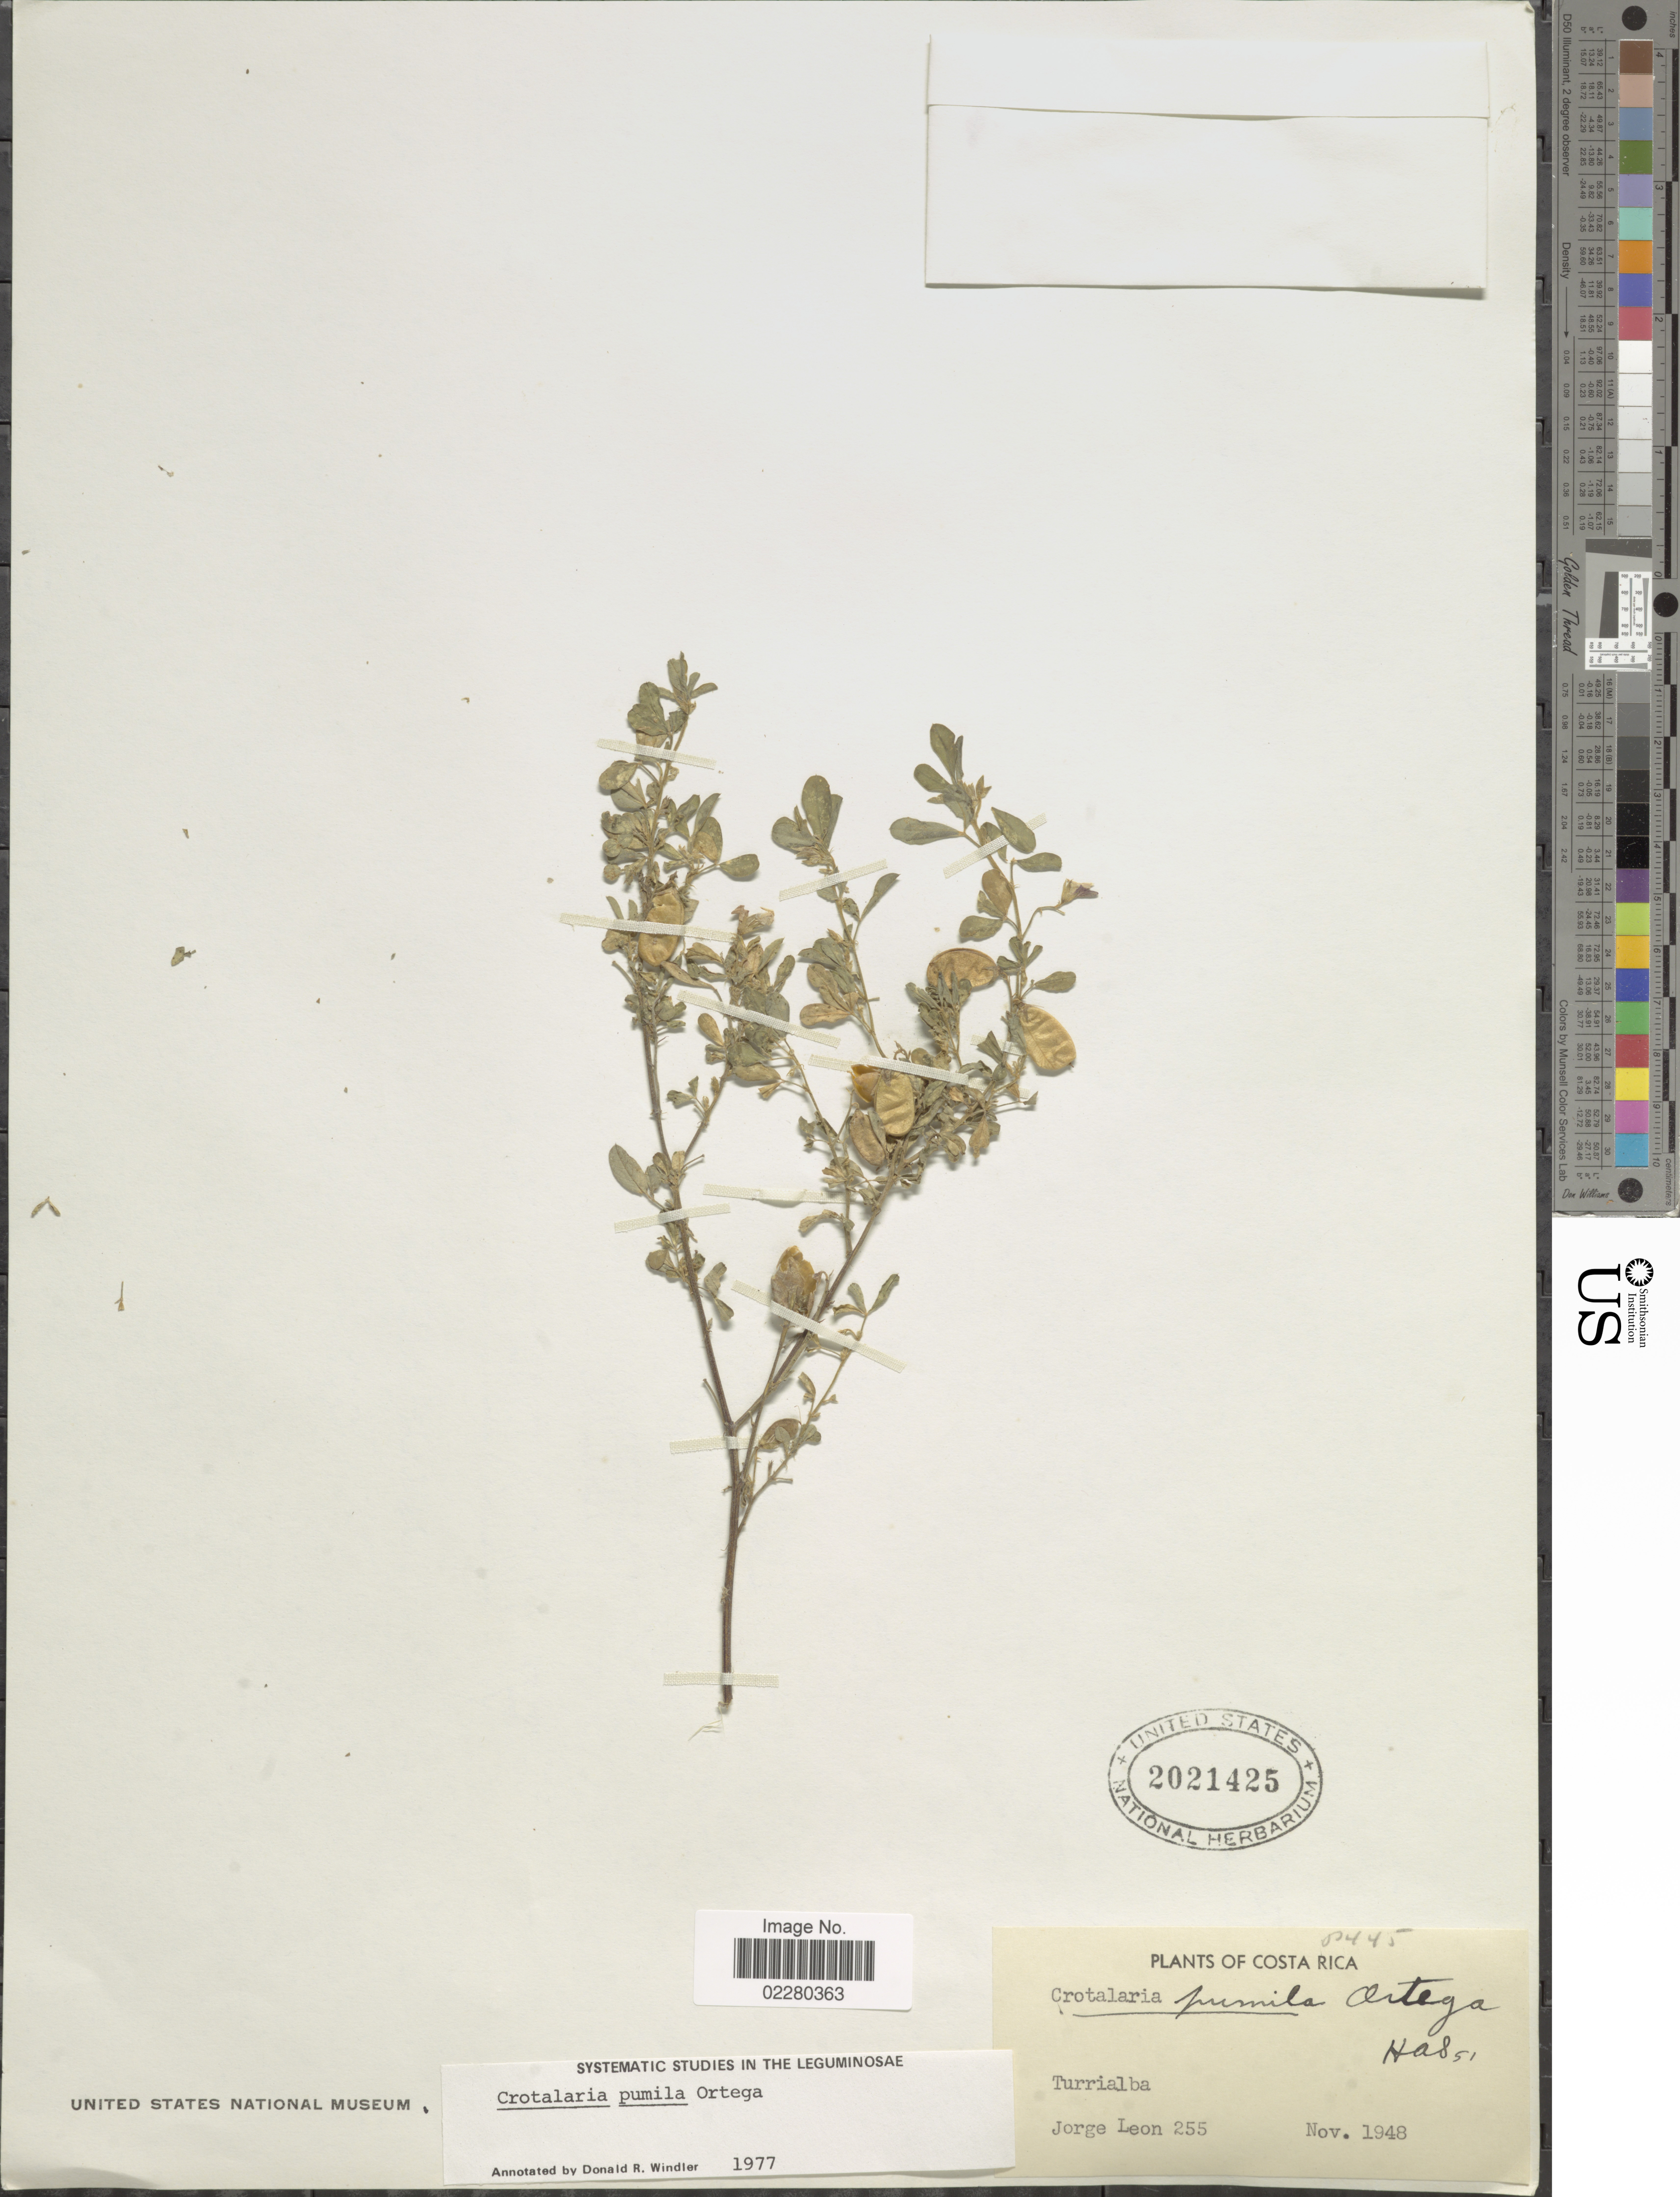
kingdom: Plantae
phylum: Tracheophyta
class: Magnoliopsida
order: Fabales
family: Fabaceae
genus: Crotalaria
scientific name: Crotalaria pumila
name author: Ortega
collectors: J. León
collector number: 255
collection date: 1948-11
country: Costa Rica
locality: Turrialba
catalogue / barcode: US 2021425